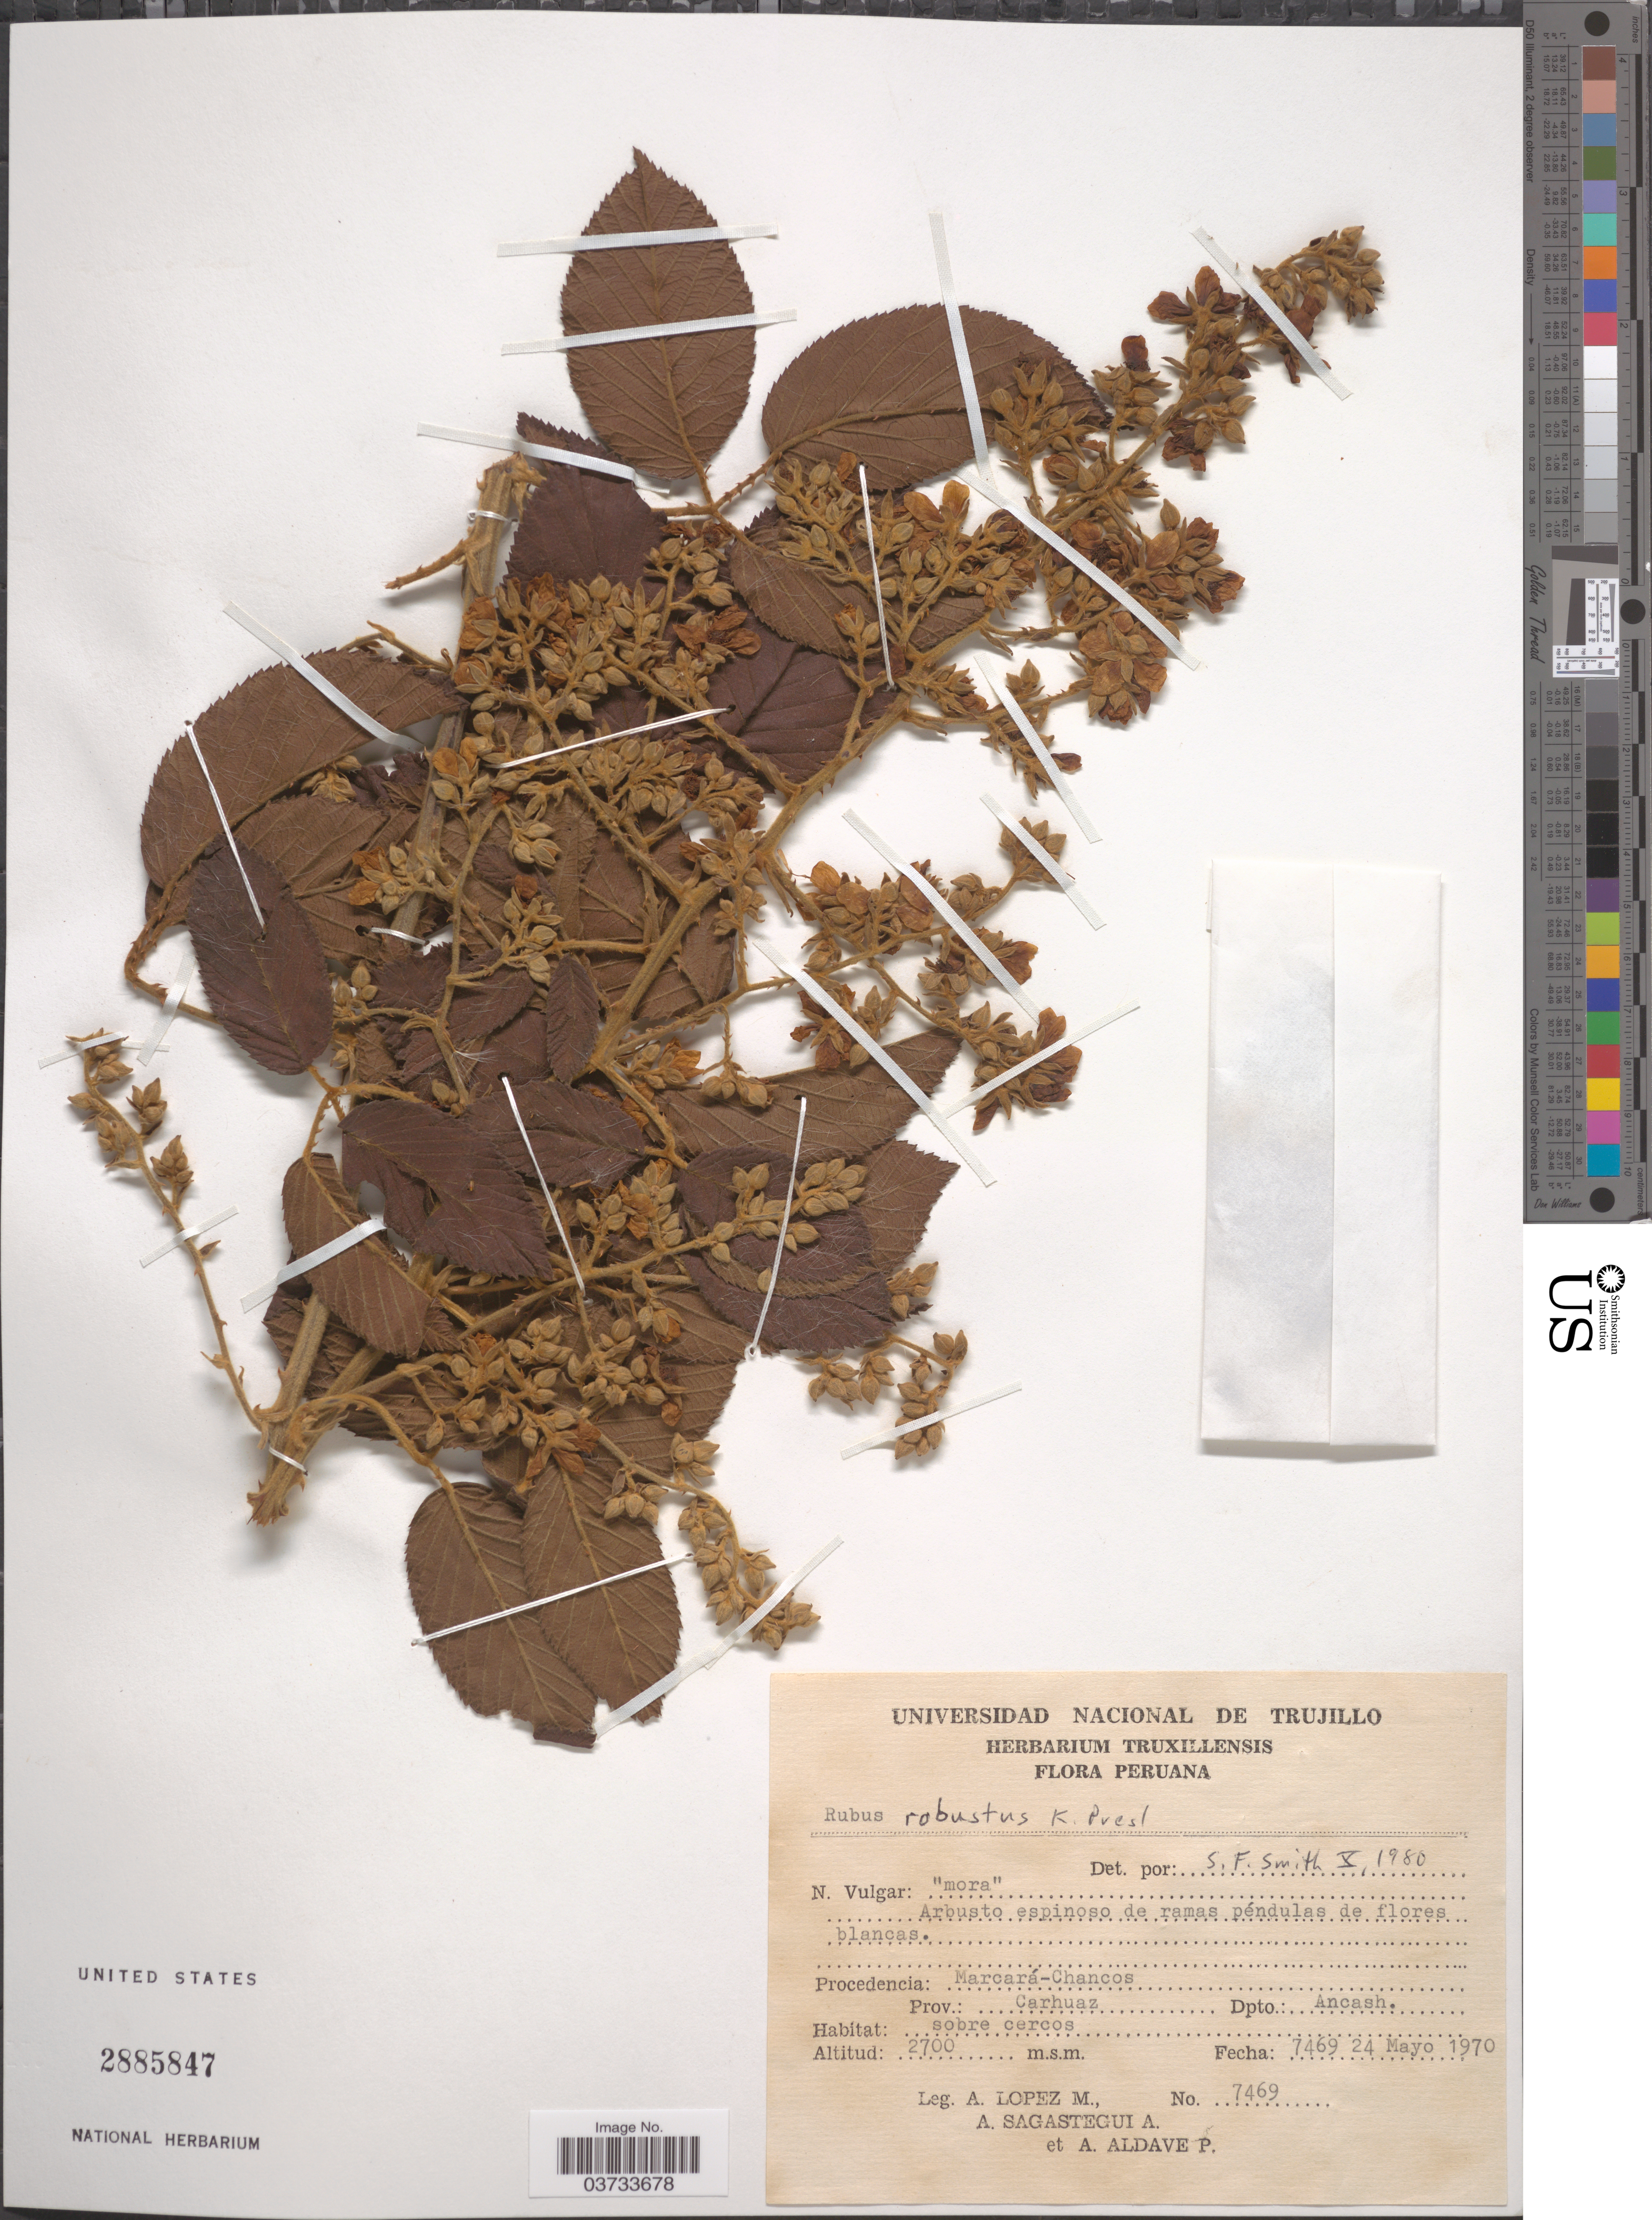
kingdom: Plantae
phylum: Tracheophyta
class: Magnoliopsida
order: Rosales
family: Rosaceae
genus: Rubus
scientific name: Rubus robustus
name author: C. Presl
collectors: A. López M., A. Sagástegui A. & A. Aldave P.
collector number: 7469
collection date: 1970-05-24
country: Peru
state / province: Ancash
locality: Marcará-Chancos. Prov.: Carhuaz, Dpto.: Ancash.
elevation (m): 2700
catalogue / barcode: US 2885847